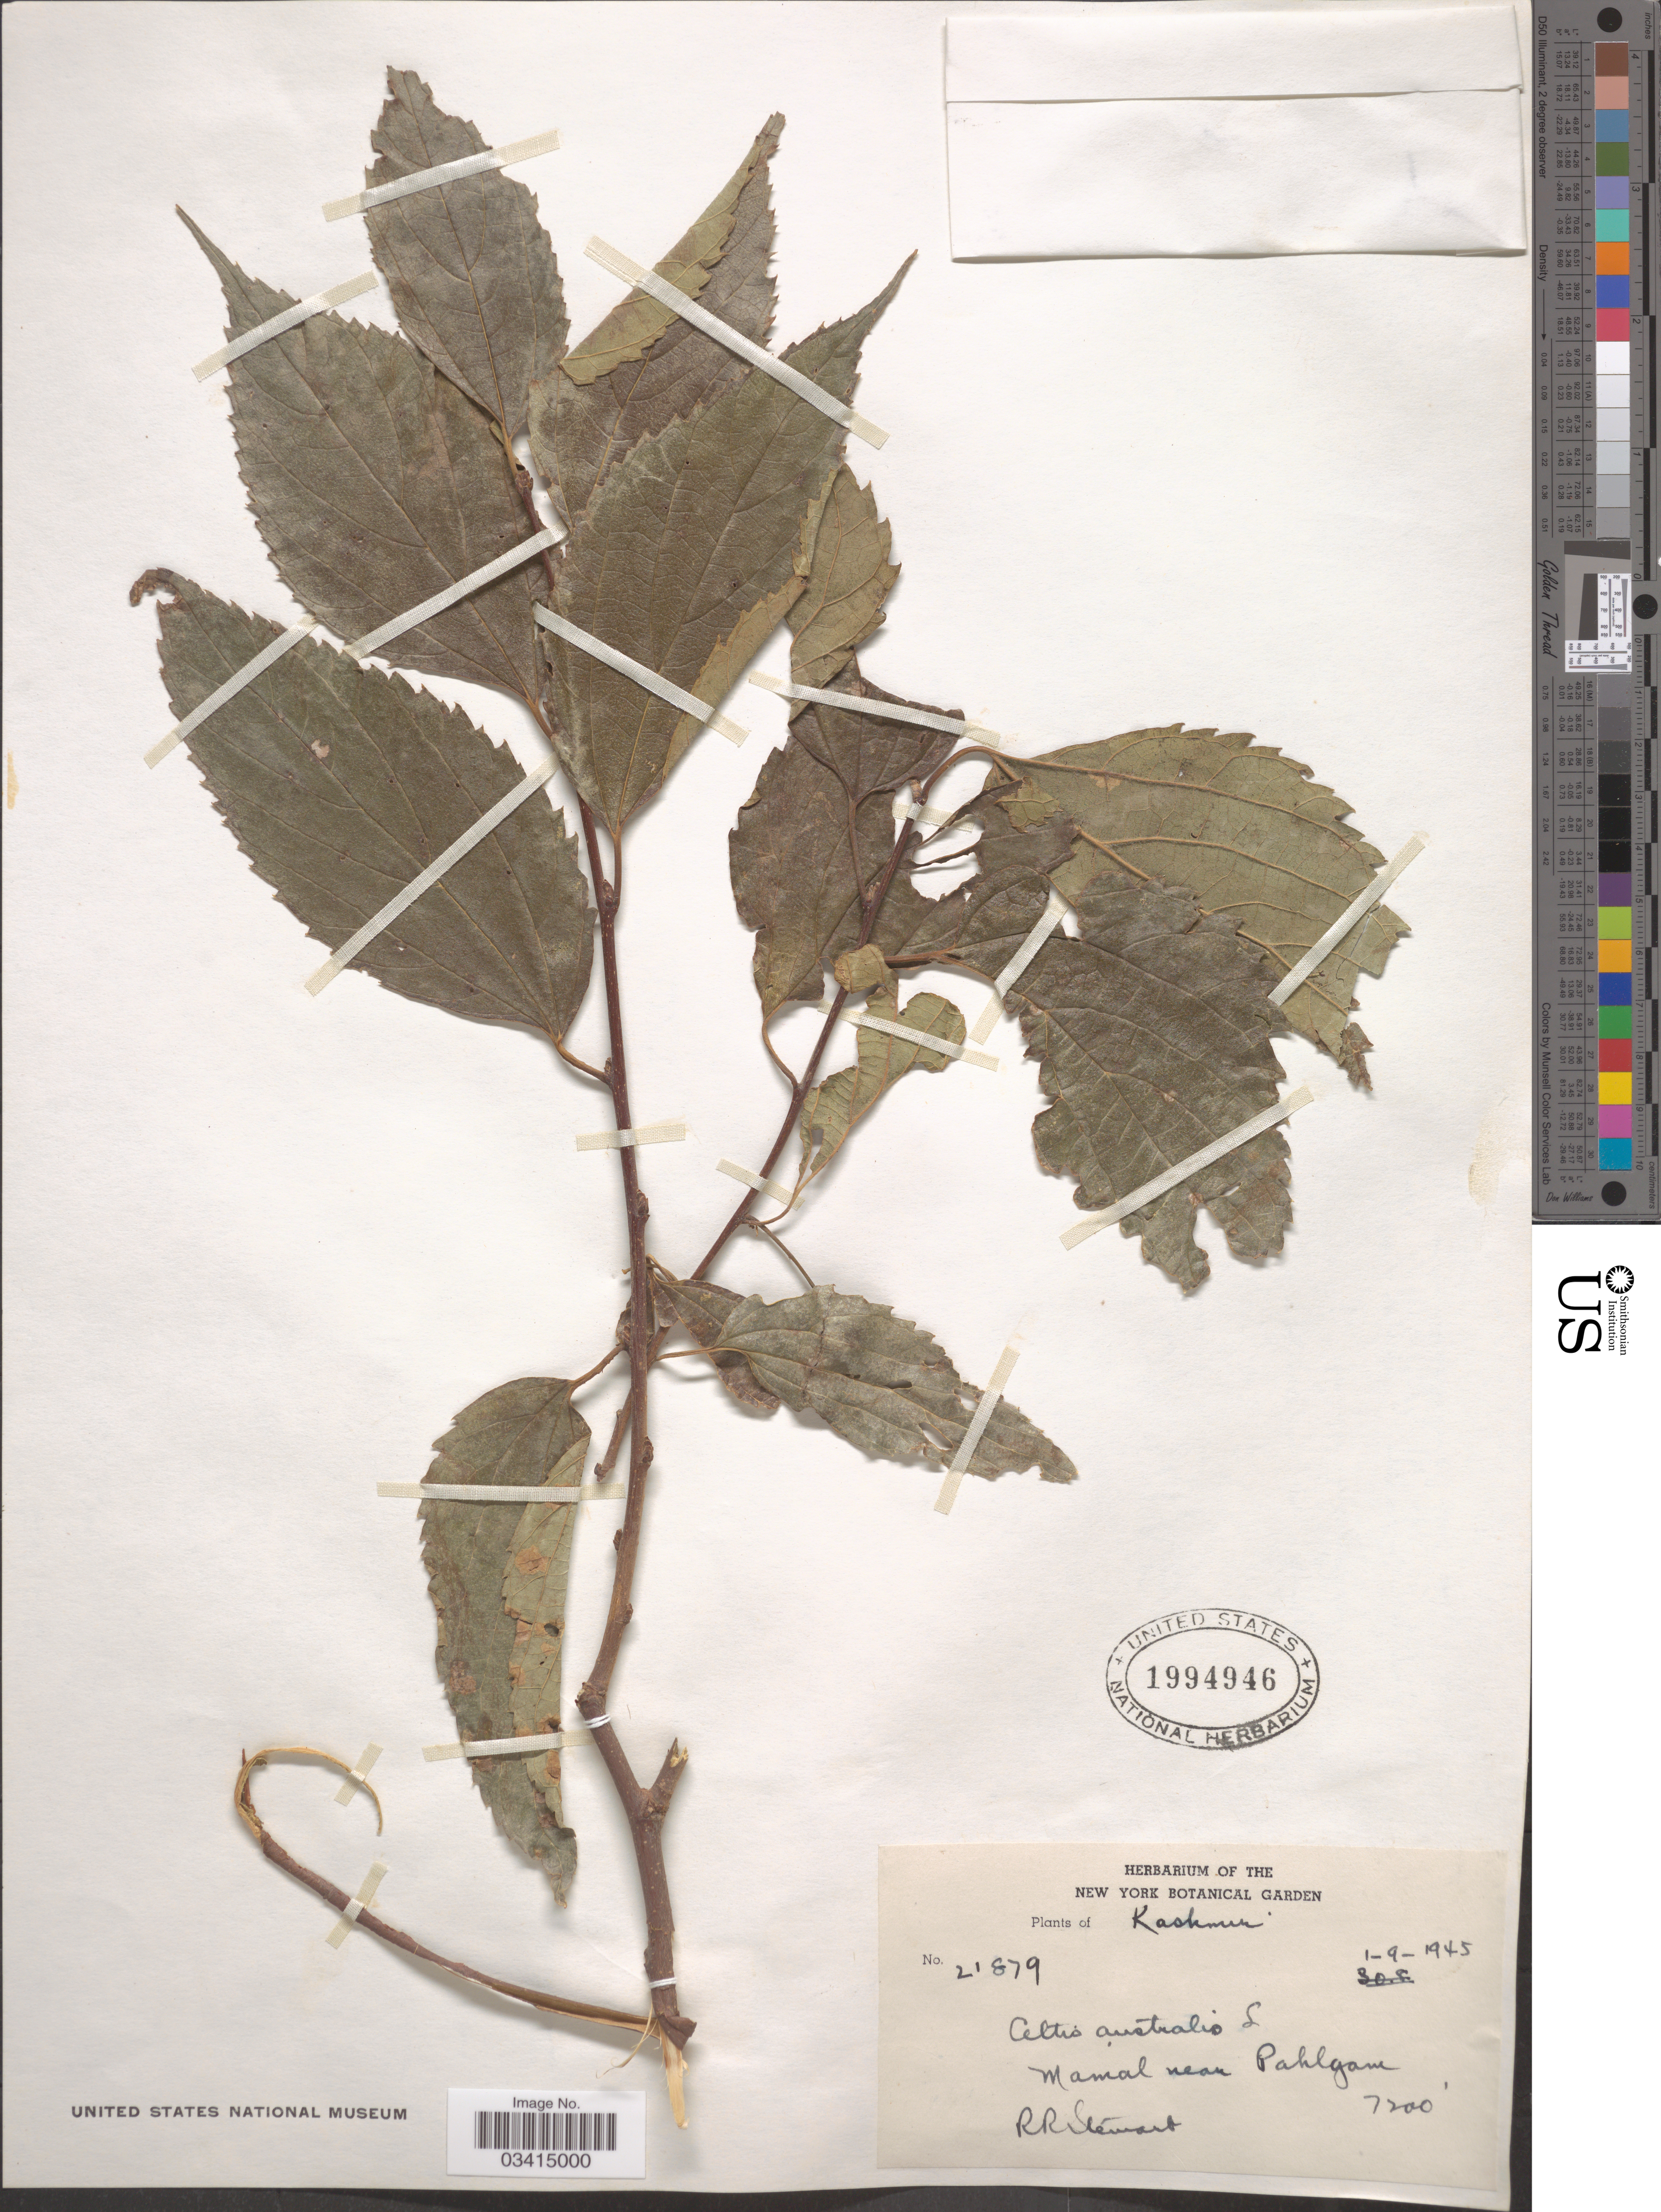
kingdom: Plantae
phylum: Tracheophyta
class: Magnoliopsida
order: Rosales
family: Cannabaceae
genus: Celtis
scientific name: Celtis australis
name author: L.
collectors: R. Stewart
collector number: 21879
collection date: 1945-09-01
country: India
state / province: Jammu and Kashmir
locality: Kashmir. Mamal near Pahlgam.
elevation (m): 2195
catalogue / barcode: US 1994946